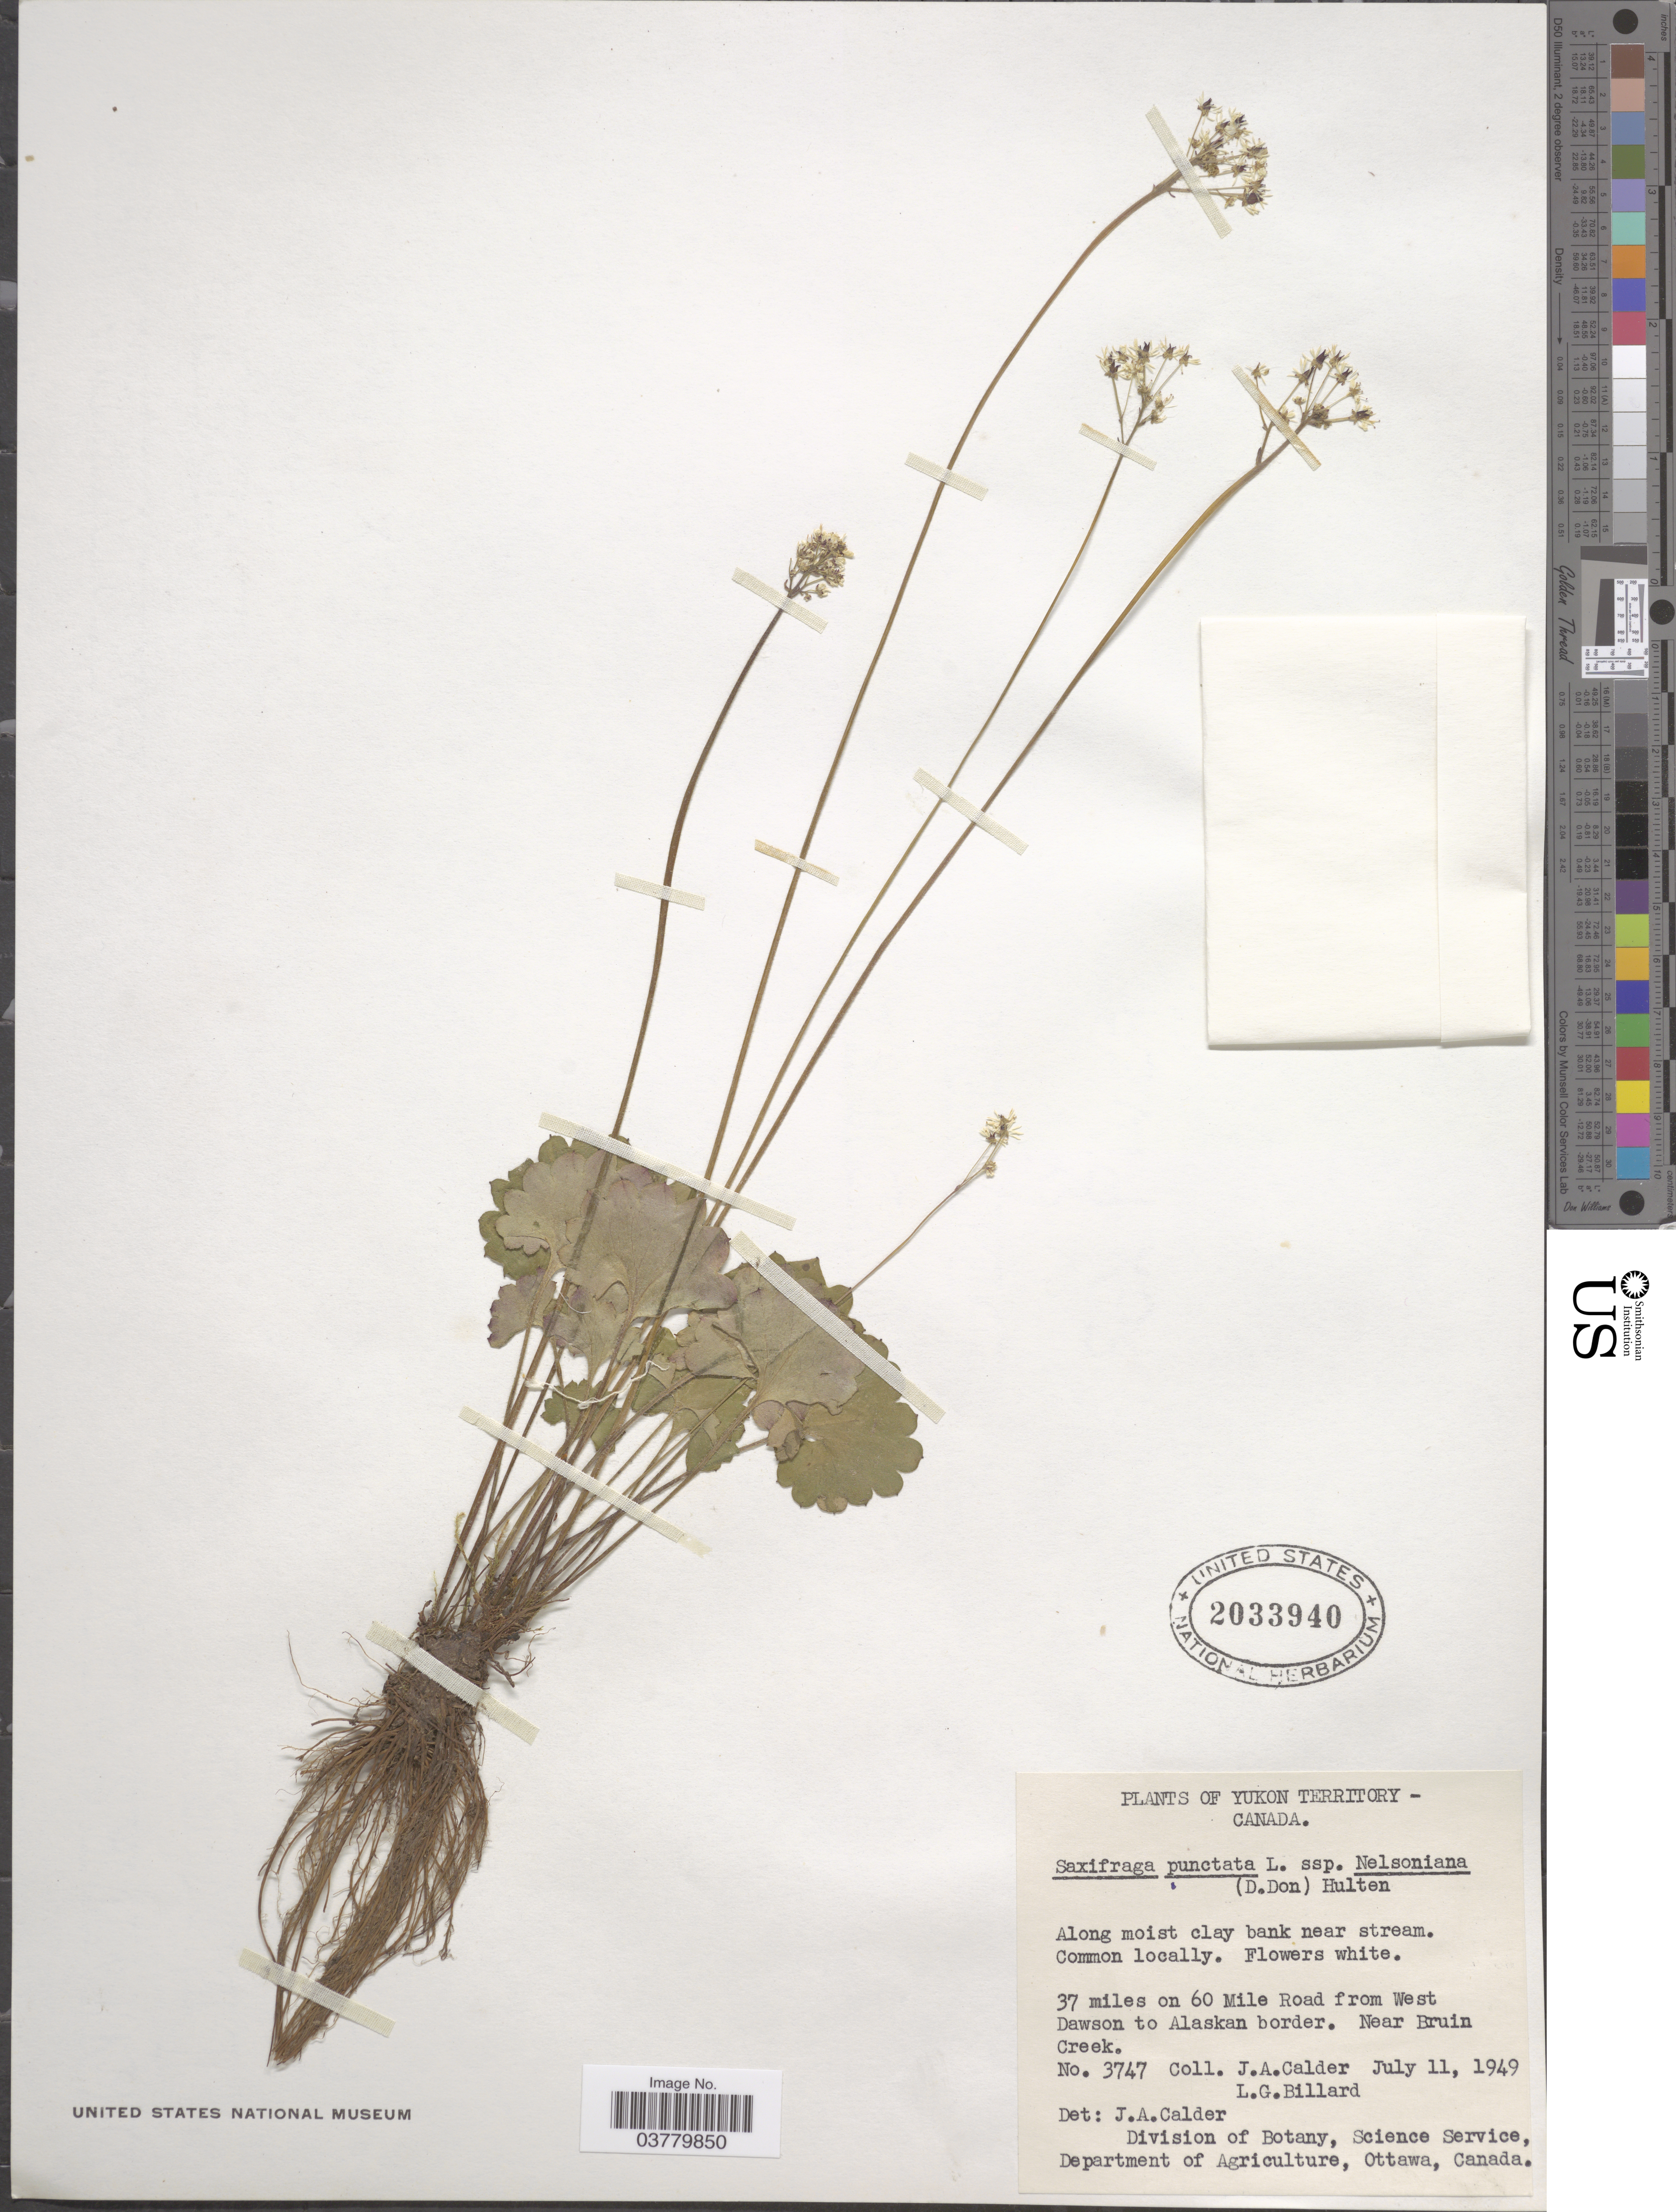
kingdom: Plantae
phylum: Tracheophyta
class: Magnoliopsida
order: Saxifragales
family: Saxifragaceae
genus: Micranthes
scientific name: Micranthes nelsoniana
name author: (D. Don) Small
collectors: J. A. Calder & L. Billard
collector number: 3747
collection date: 1949-07-11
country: Canada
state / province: Yukon Territory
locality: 37 miles on 60 Mile Road from West Dawson to Alaskan border. Near Bruin Creek.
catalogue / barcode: US 2033940